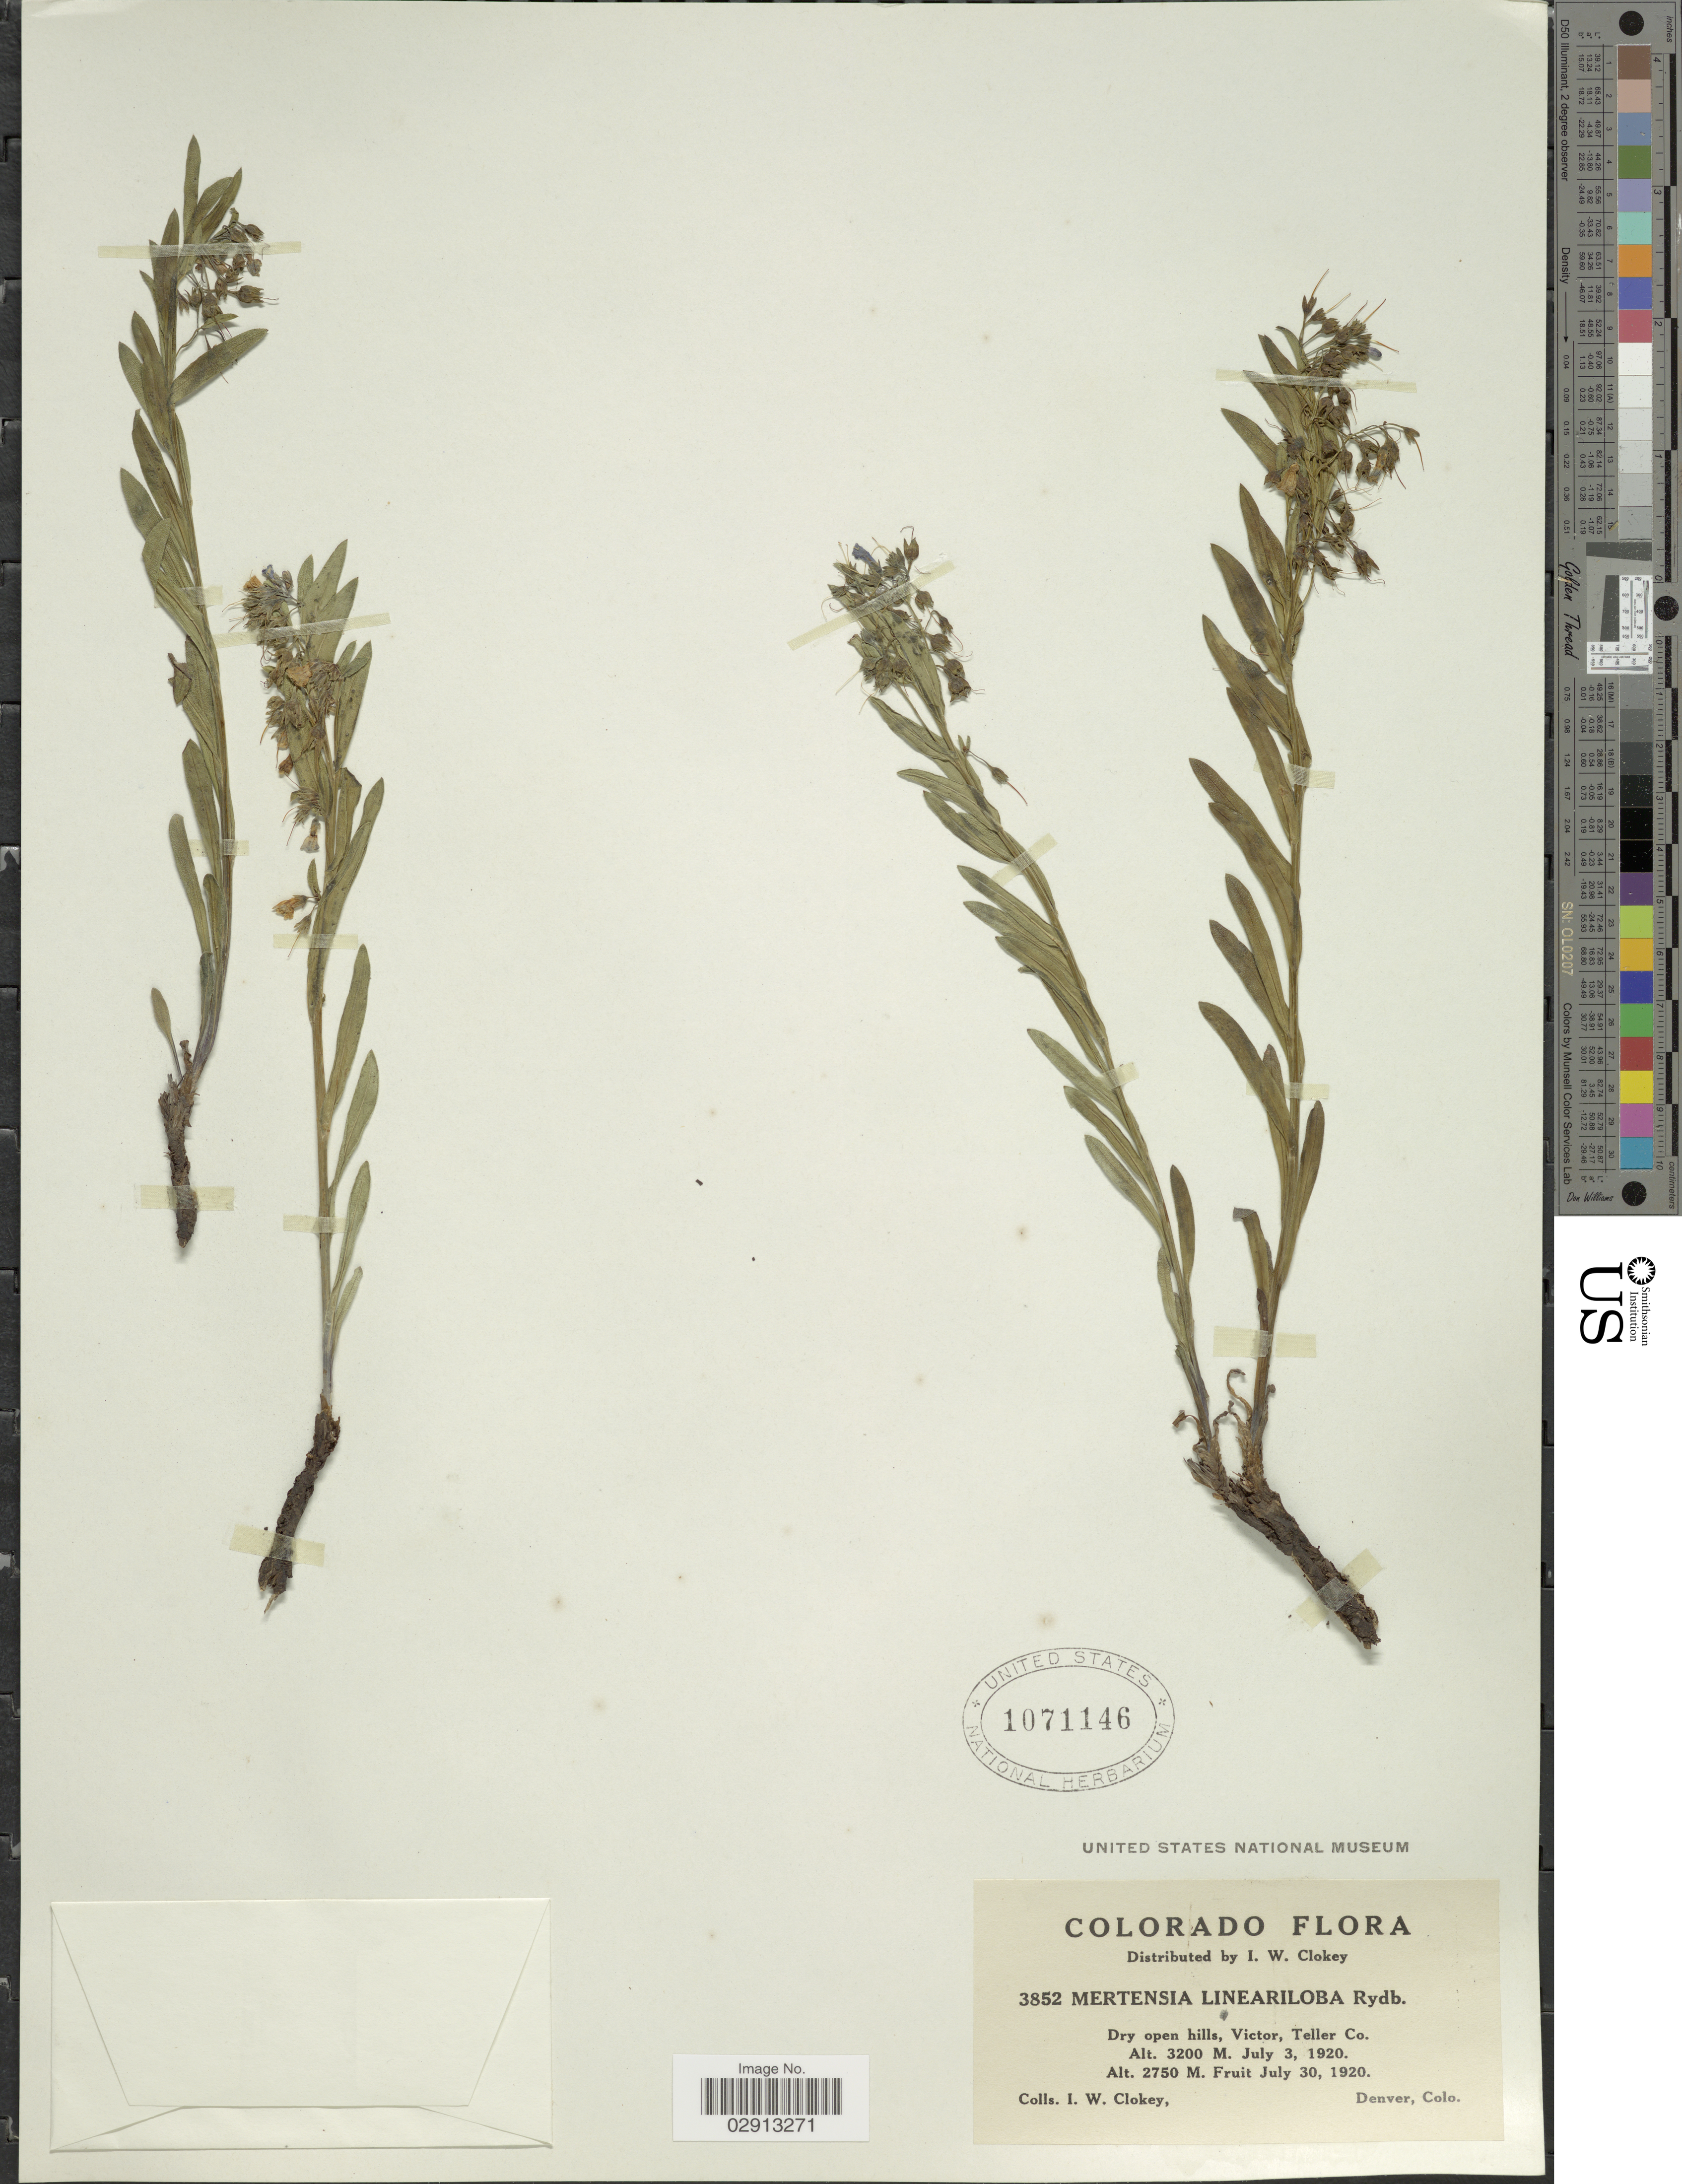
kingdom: Plantae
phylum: Tracheophyta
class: Magnoliopsida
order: Boraginales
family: Boraginaceae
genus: Mertensia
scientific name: Mertensia viridis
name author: (A. Nelson) A. Nelson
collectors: I. W. Clokey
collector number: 3852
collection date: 1920-07-03/1920-07-30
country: United States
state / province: Colorado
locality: Dry open hills, Victor, Teller Co.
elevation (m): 2750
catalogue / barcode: US 1071146